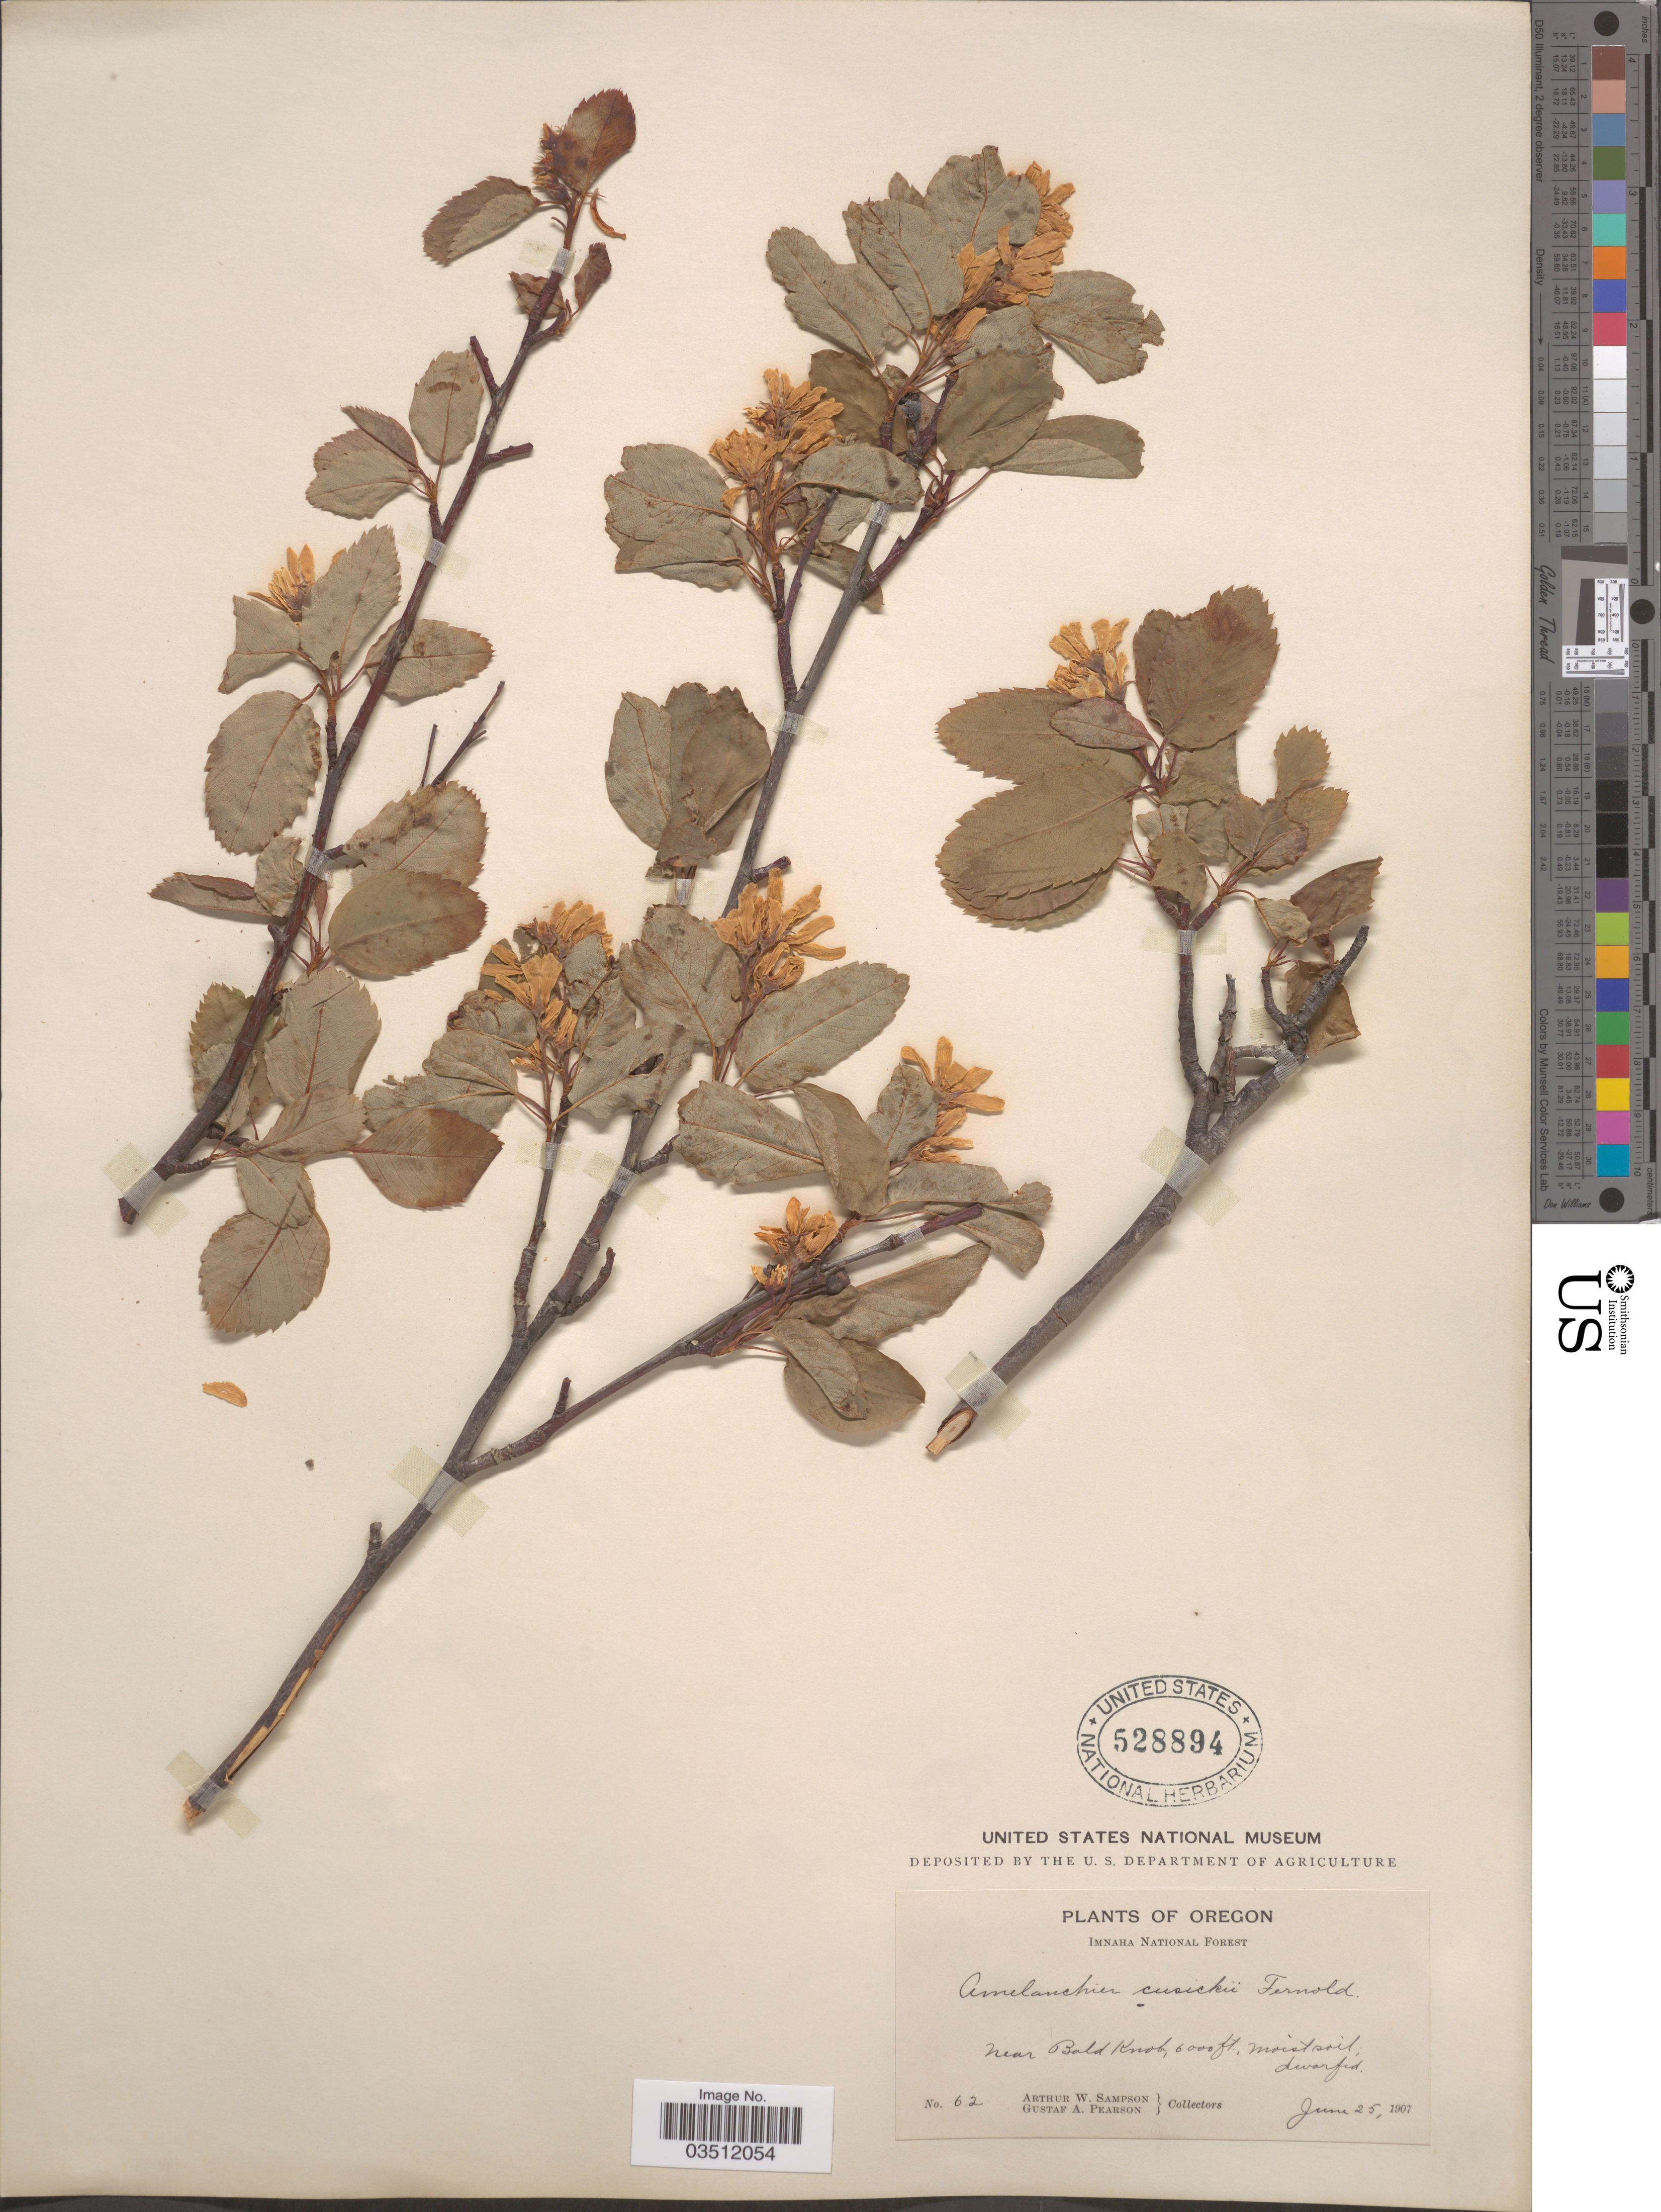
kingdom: Plantae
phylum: Tracheophyta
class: Magnoliopsida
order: Rosales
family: Rosaceae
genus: Amelanchier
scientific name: Amelanchier cusickii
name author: Fernald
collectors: A. Sampson & G. Pearson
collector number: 62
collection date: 1907-06-25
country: United States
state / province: Oregon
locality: Imnaha National Forest. Near Bald Knob.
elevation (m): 1829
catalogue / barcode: US 528894